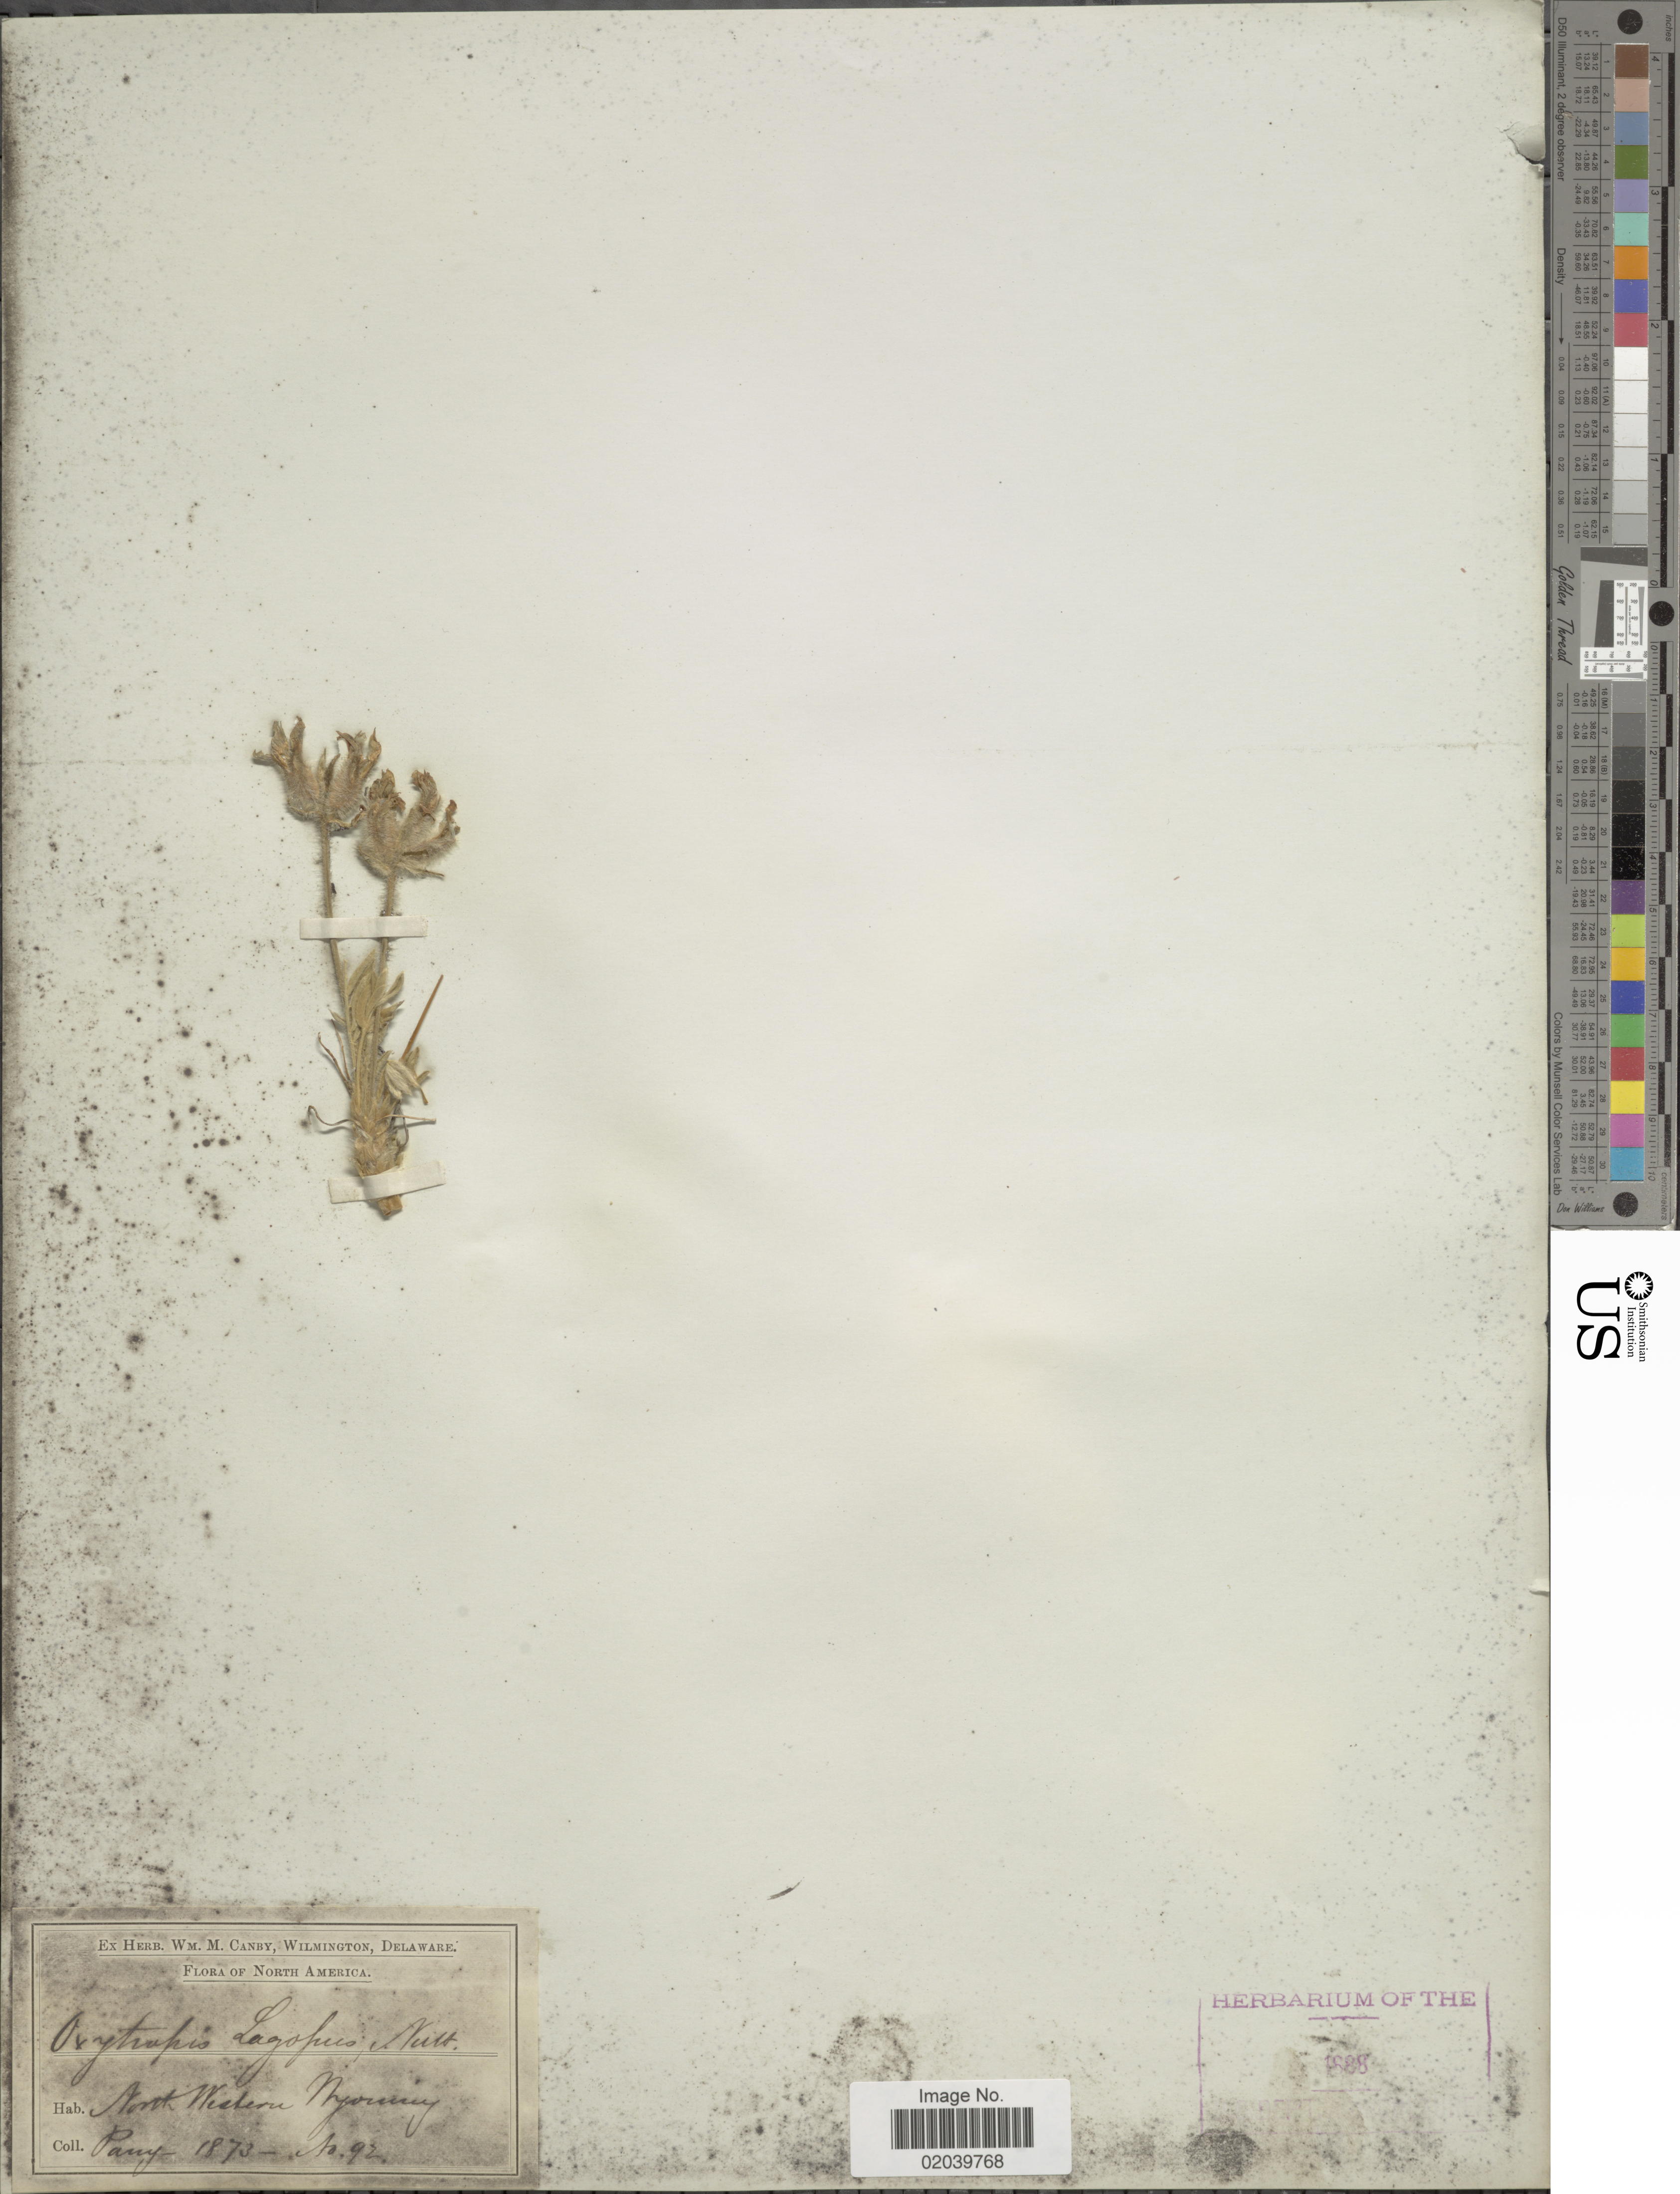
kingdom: Plantae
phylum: Tracheophyta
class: Magnoliopsida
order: Fabales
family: Fabaceae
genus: Oxytropis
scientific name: Oxytropis lagopus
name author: Nutt.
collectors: Parry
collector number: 92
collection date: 1873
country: United States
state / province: Wyoming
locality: North Western